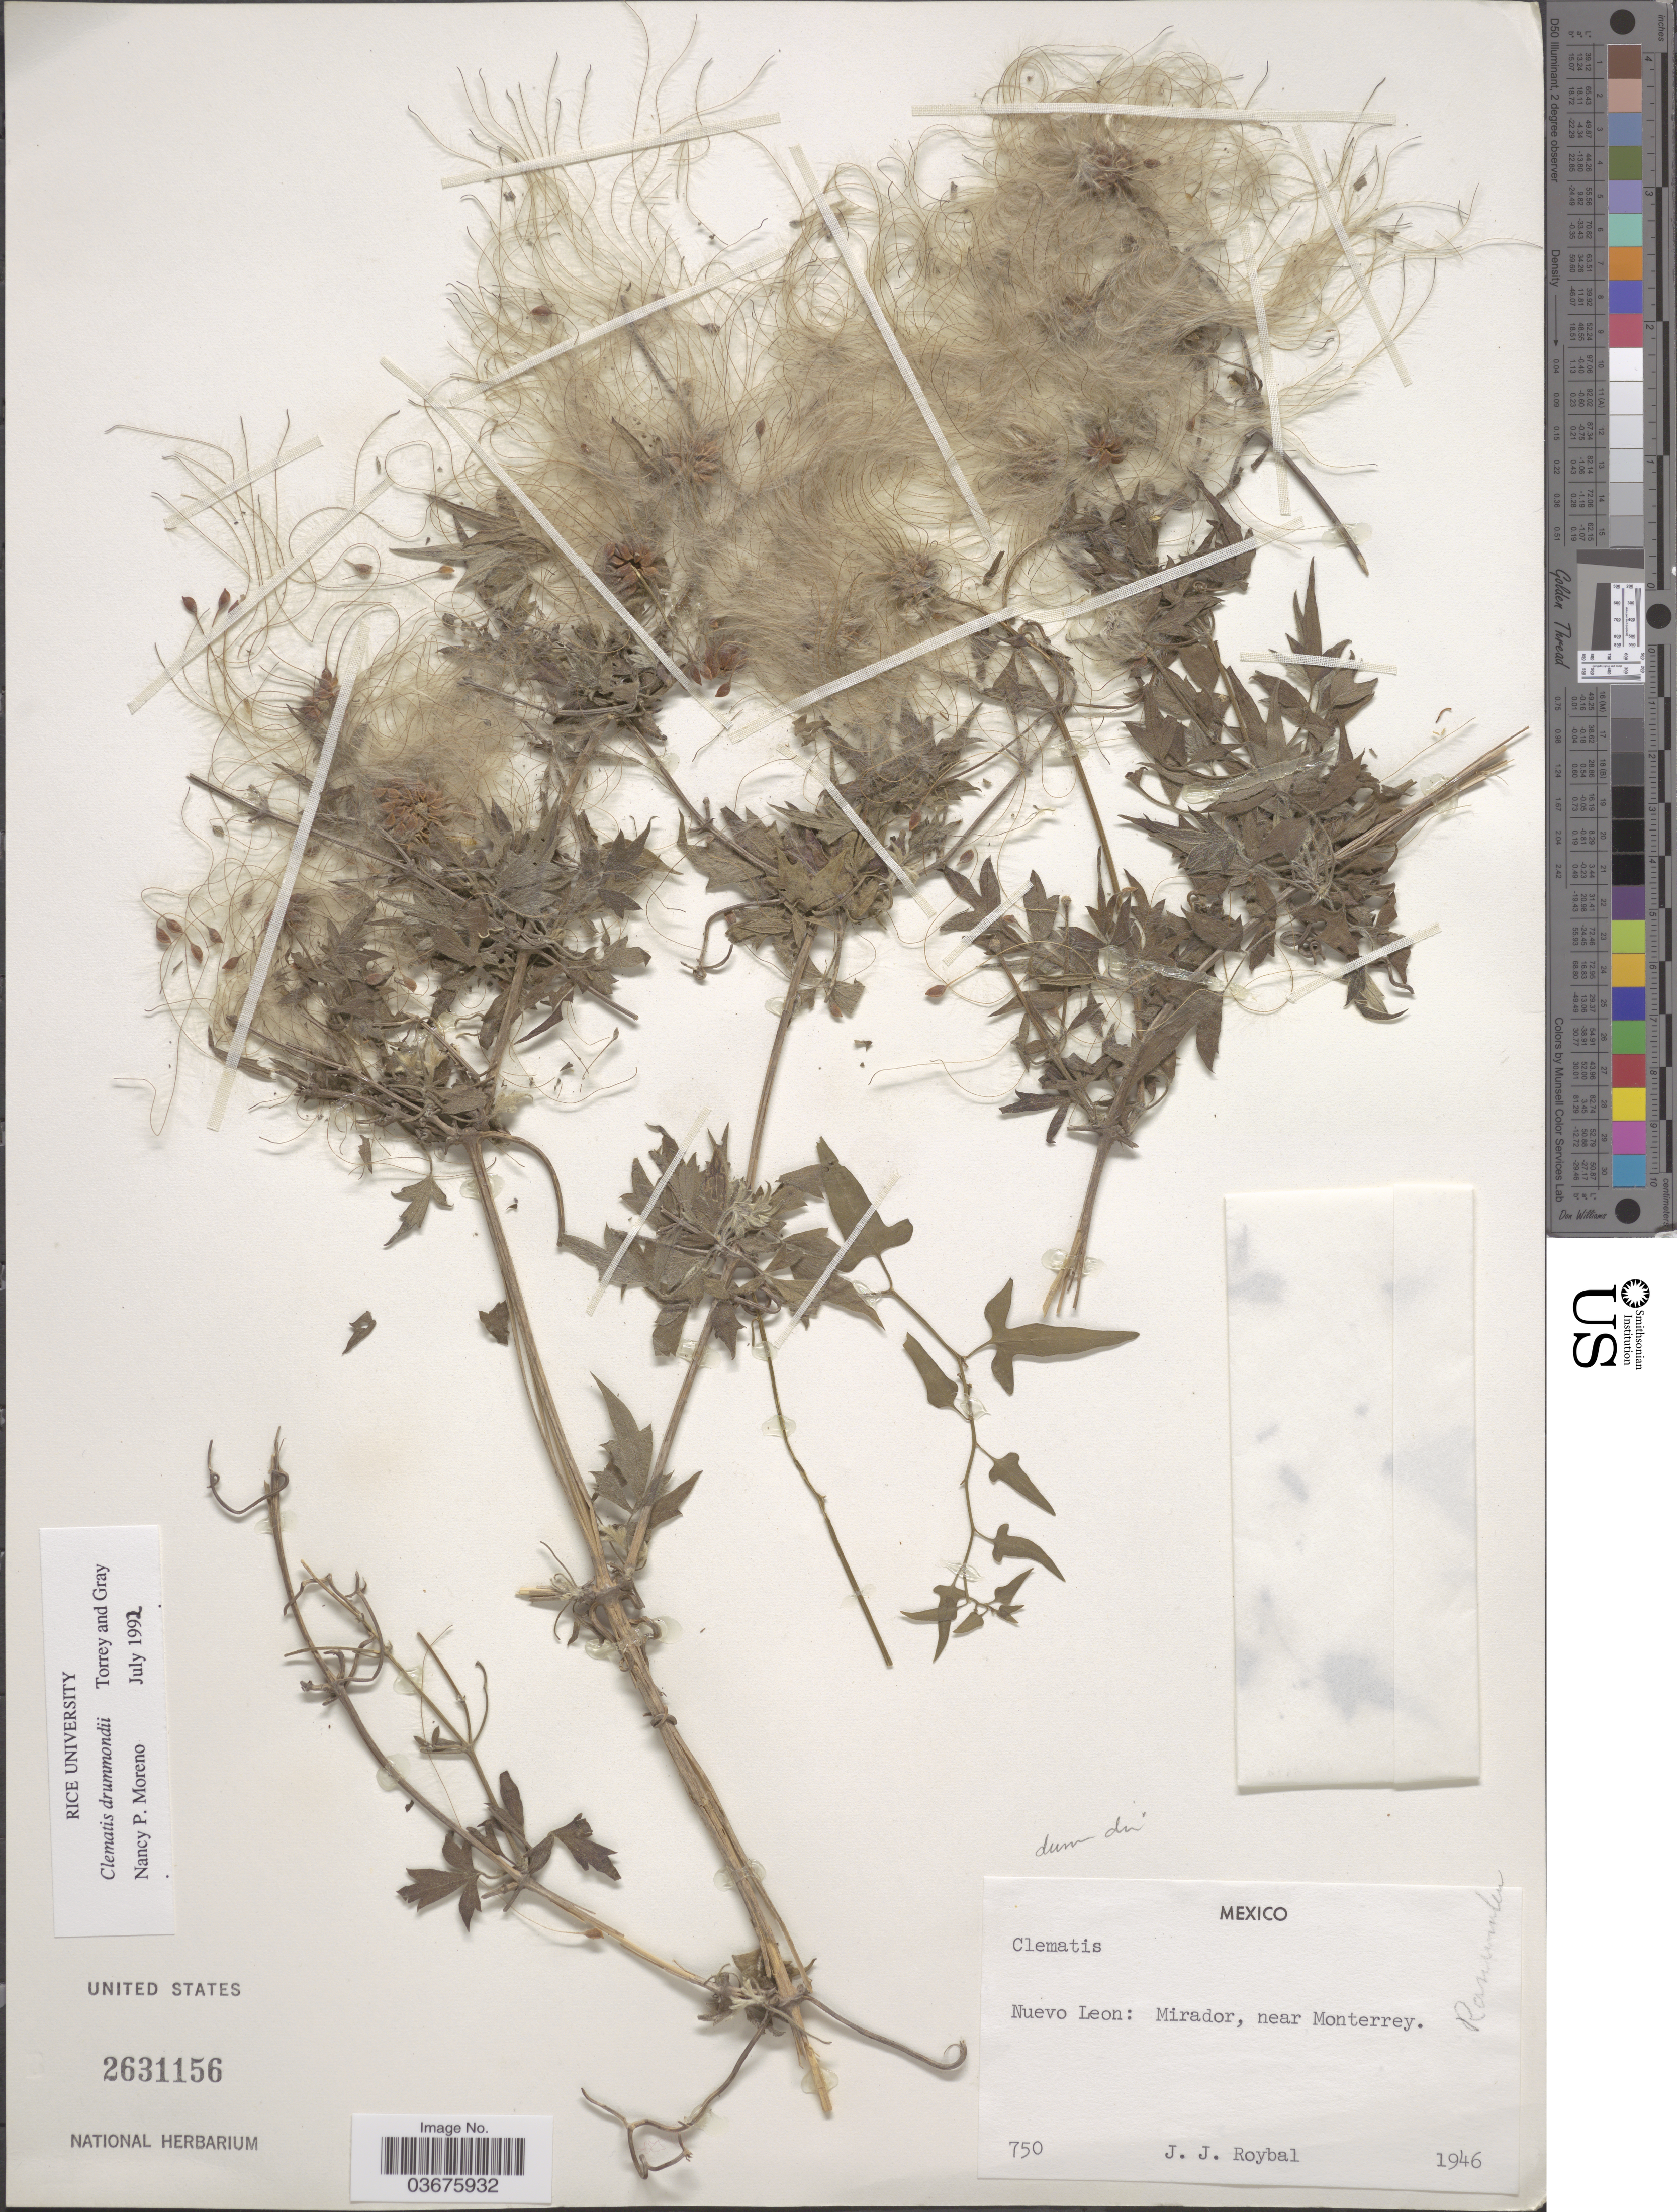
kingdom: Plantae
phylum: Tracheophyta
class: Magnoliopsida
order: Ranunculales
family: Ranunculaceae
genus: Clematis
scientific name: Clematis drummondii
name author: Torr. & A. Gray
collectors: J. J. Roybal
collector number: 750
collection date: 1946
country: Mexico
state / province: Nuevo León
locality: Mirador, near Monterrey.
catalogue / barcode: US 2631156